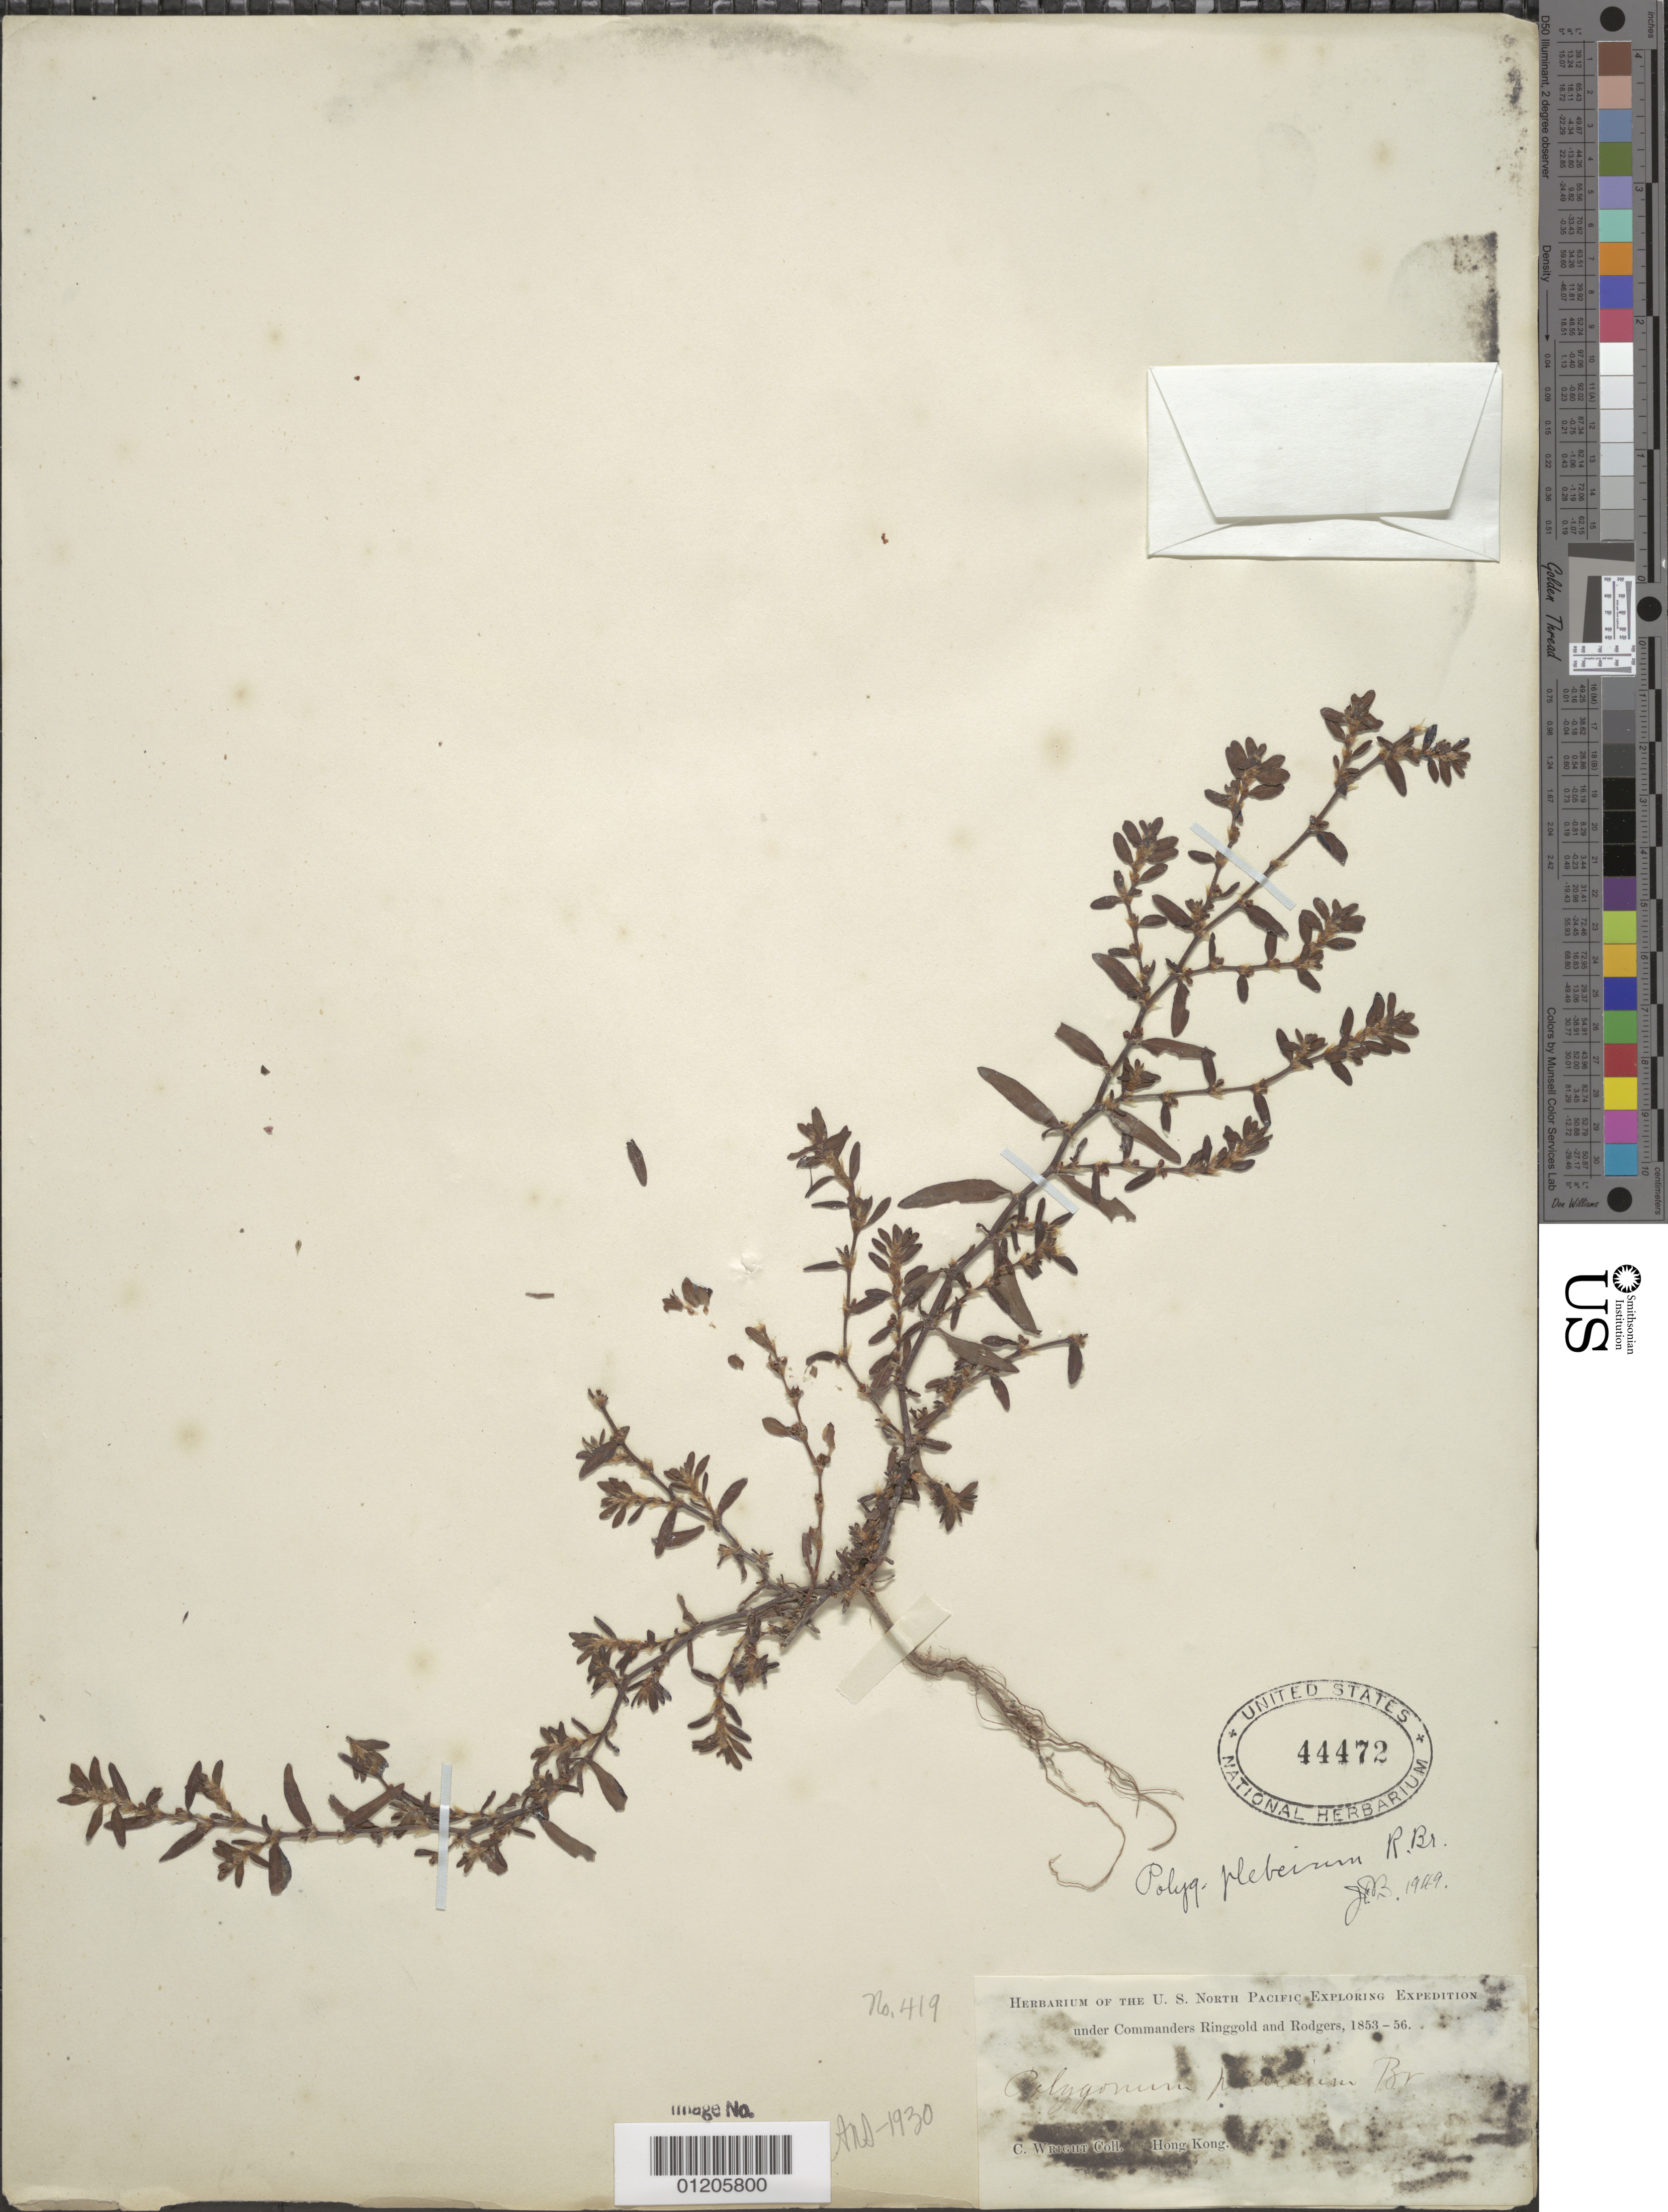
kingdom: Plantae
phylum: Tracheophyta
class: Magnoliopsida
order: Caryophyllales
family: Polygonaceae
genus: Polygonum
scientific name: Polygonum plebeium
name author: R. Br.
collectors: C. Wright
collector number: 419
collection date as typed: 1853 to -- -- 1856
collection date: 1853/1856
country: China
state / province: Hong Kong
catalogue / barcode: US 44472